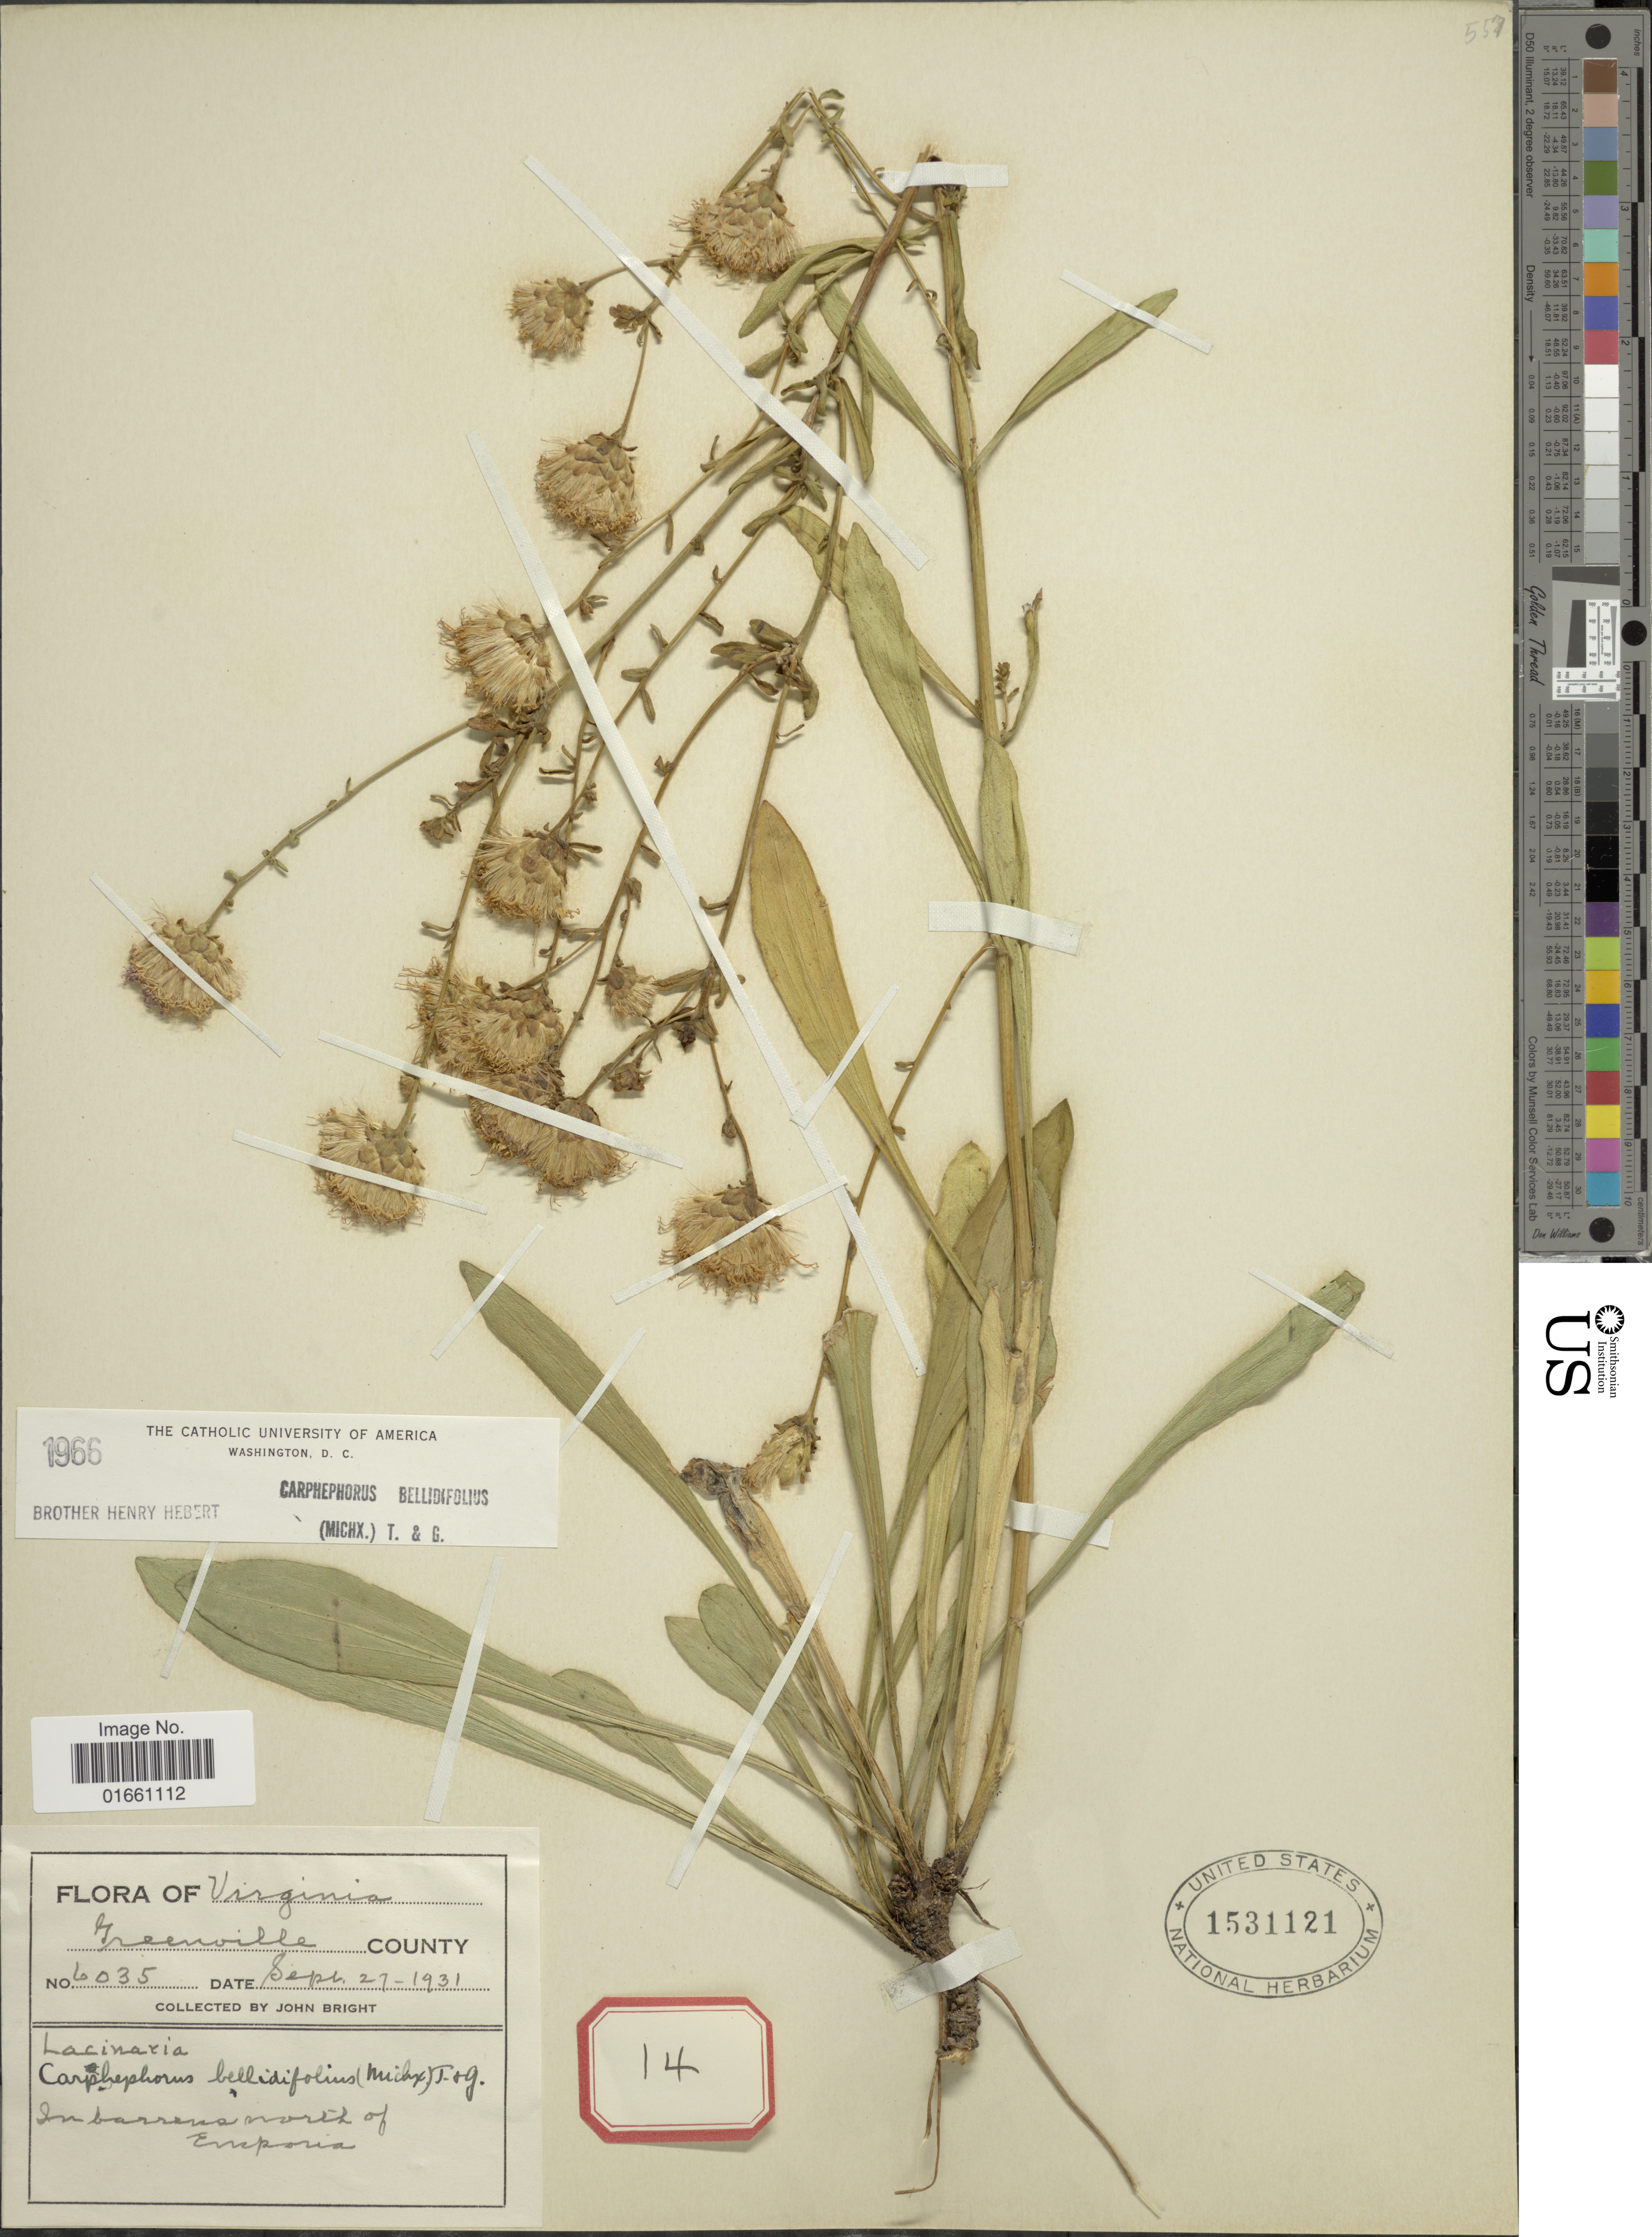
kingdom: Plantae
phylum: Tracheophyta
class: Magnoliopsida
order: Asterales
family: Asteraceae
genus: Carphephorus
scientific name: Carphephorus bellidifolius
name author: (Michx.) Torr. & A. Gray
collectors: J. Bright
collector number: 6035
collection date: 1931-09-27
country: United States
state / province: West Virginia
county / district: Mercer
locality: Greenville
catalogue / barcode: US 1531121